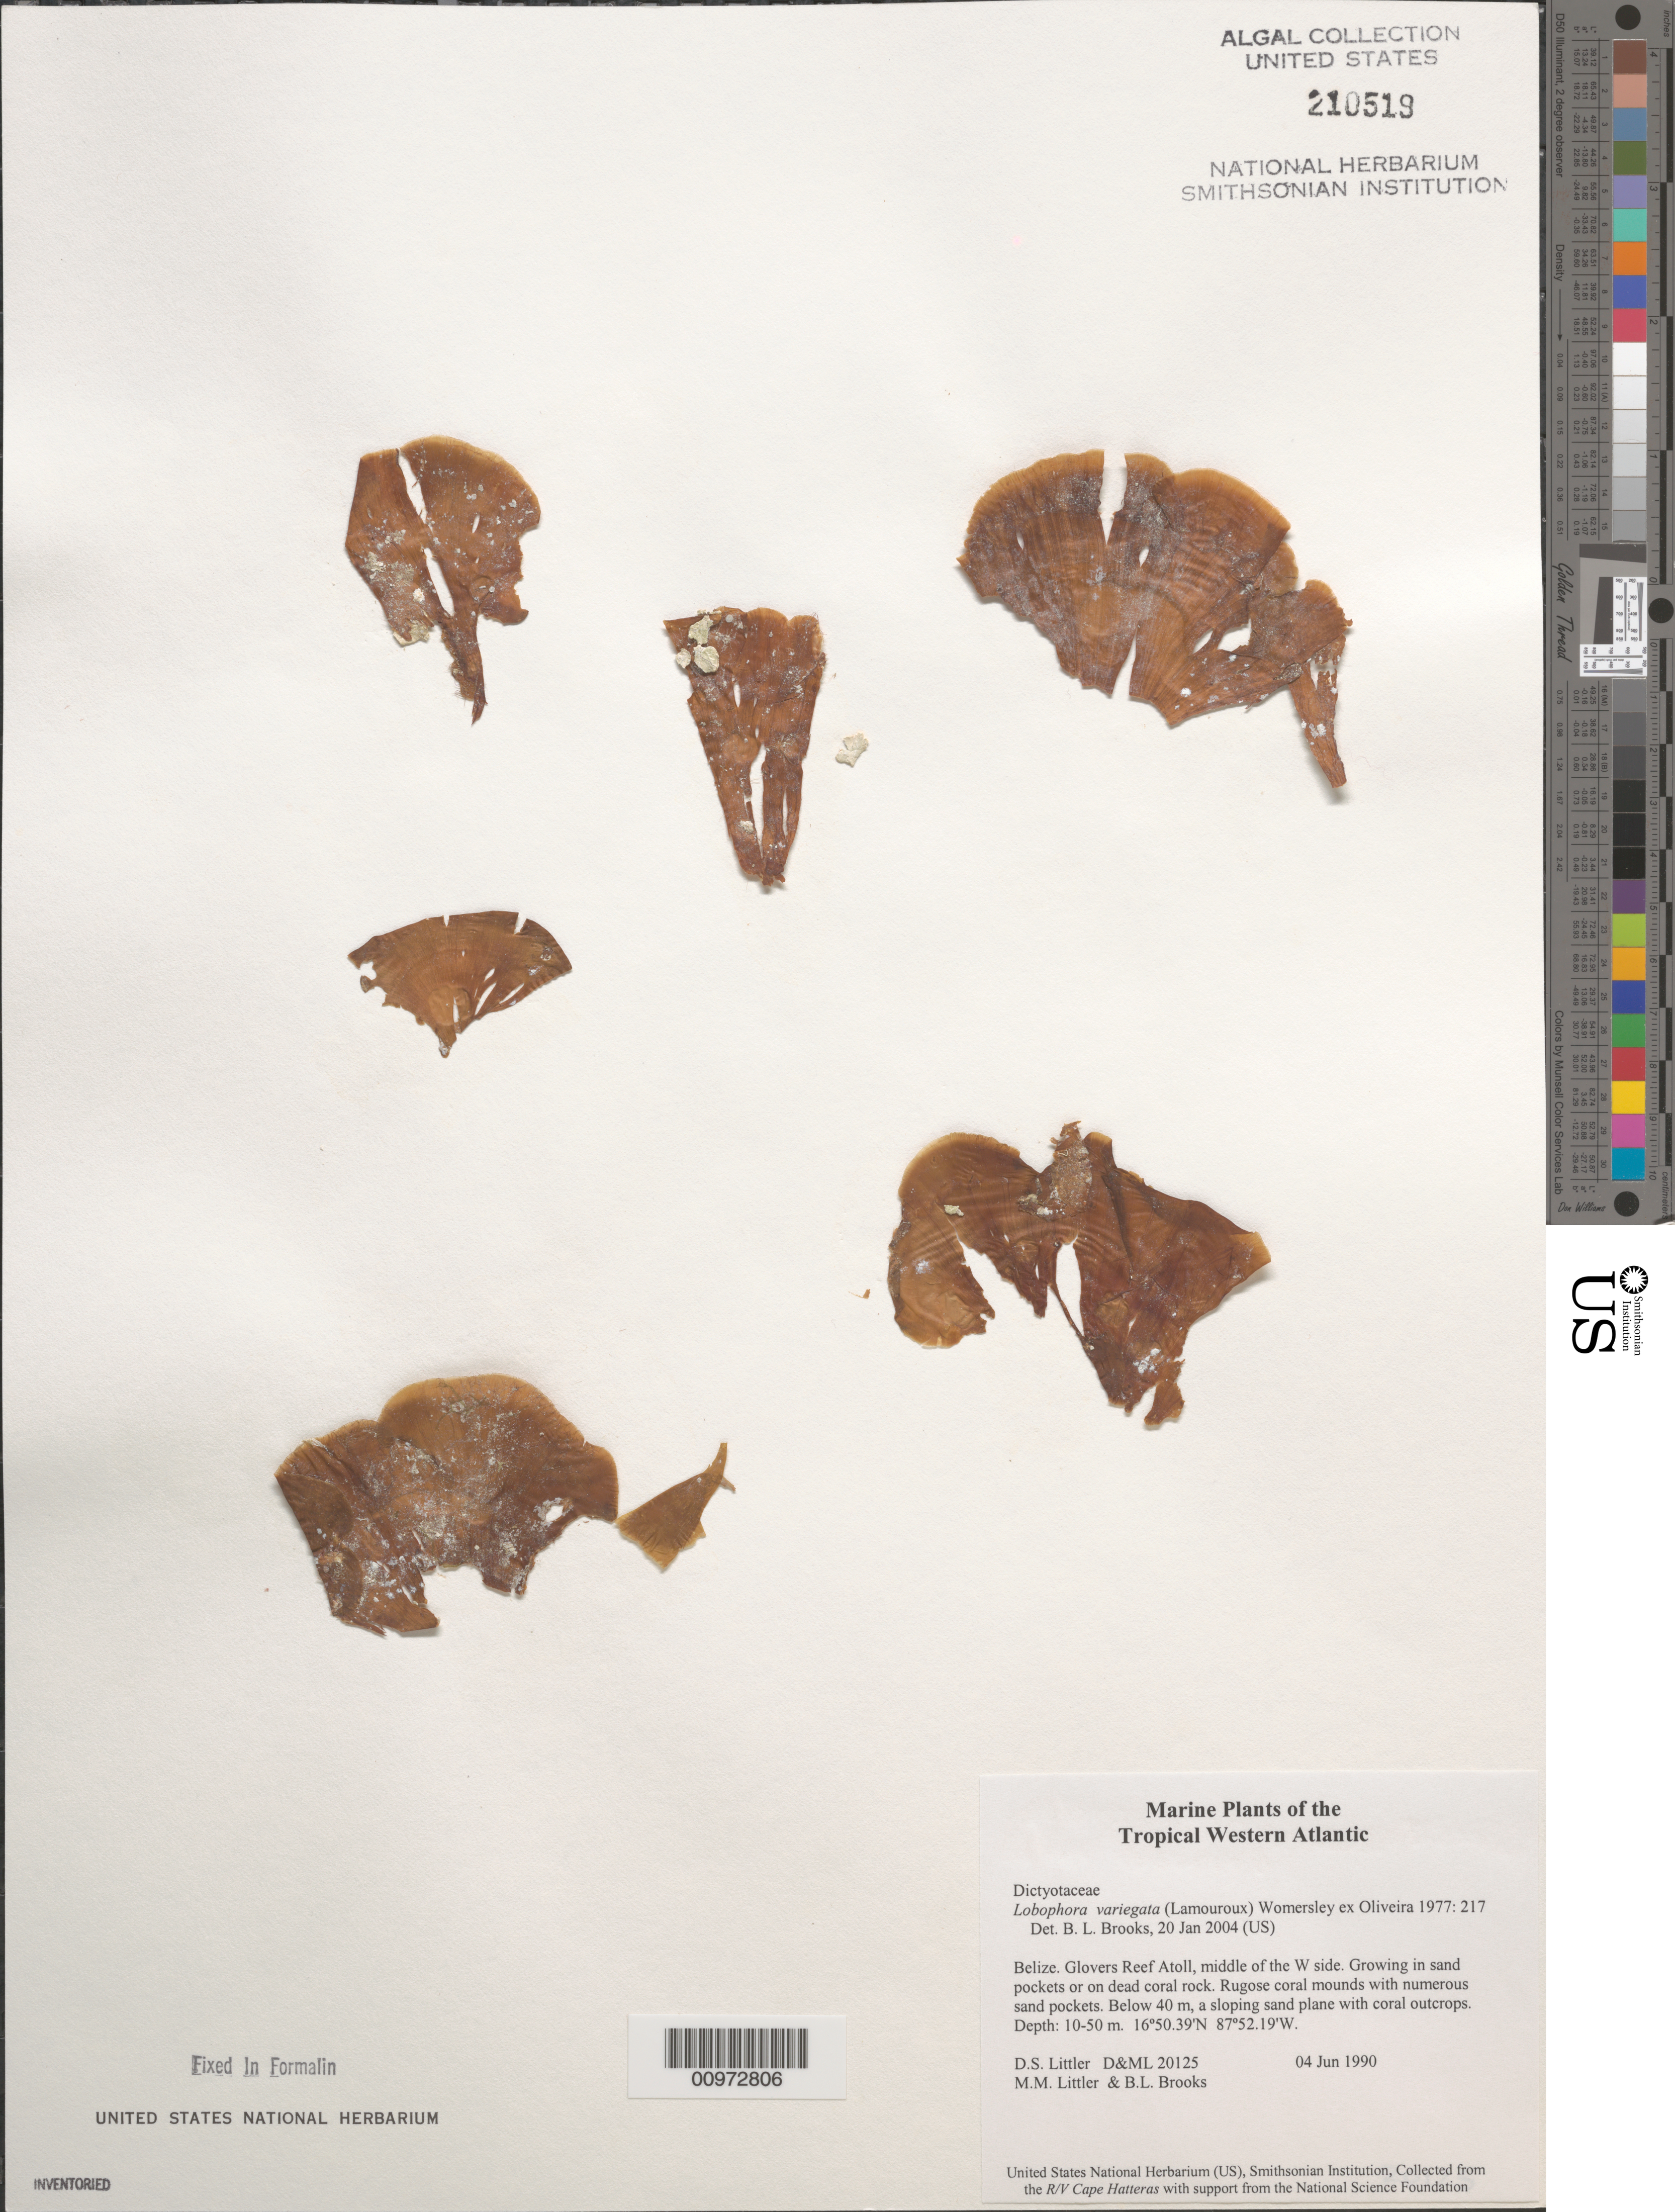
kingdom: Chromista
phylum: Ochrophyta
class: Phaeophyceae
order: Dictyotales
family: Dictyotaceae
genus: Lobophora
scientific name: Lobophora variegata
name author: (J.V.Lamouroux) Womersley & E.C. Oliveira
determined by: Brooks, B. L., (BOT), Smithsonian Institution - National Museum of Natural History (UNITED STATES)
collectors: D. S. Littler, M. M. Littler & B. Brooks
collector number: D&ML 20125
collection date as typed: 04 Jun 1990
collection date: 1990-06-04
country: Belize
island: Glovers Reef Atoll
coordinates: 16 50.39'N, 87 52.19'W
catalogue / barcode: US 210519